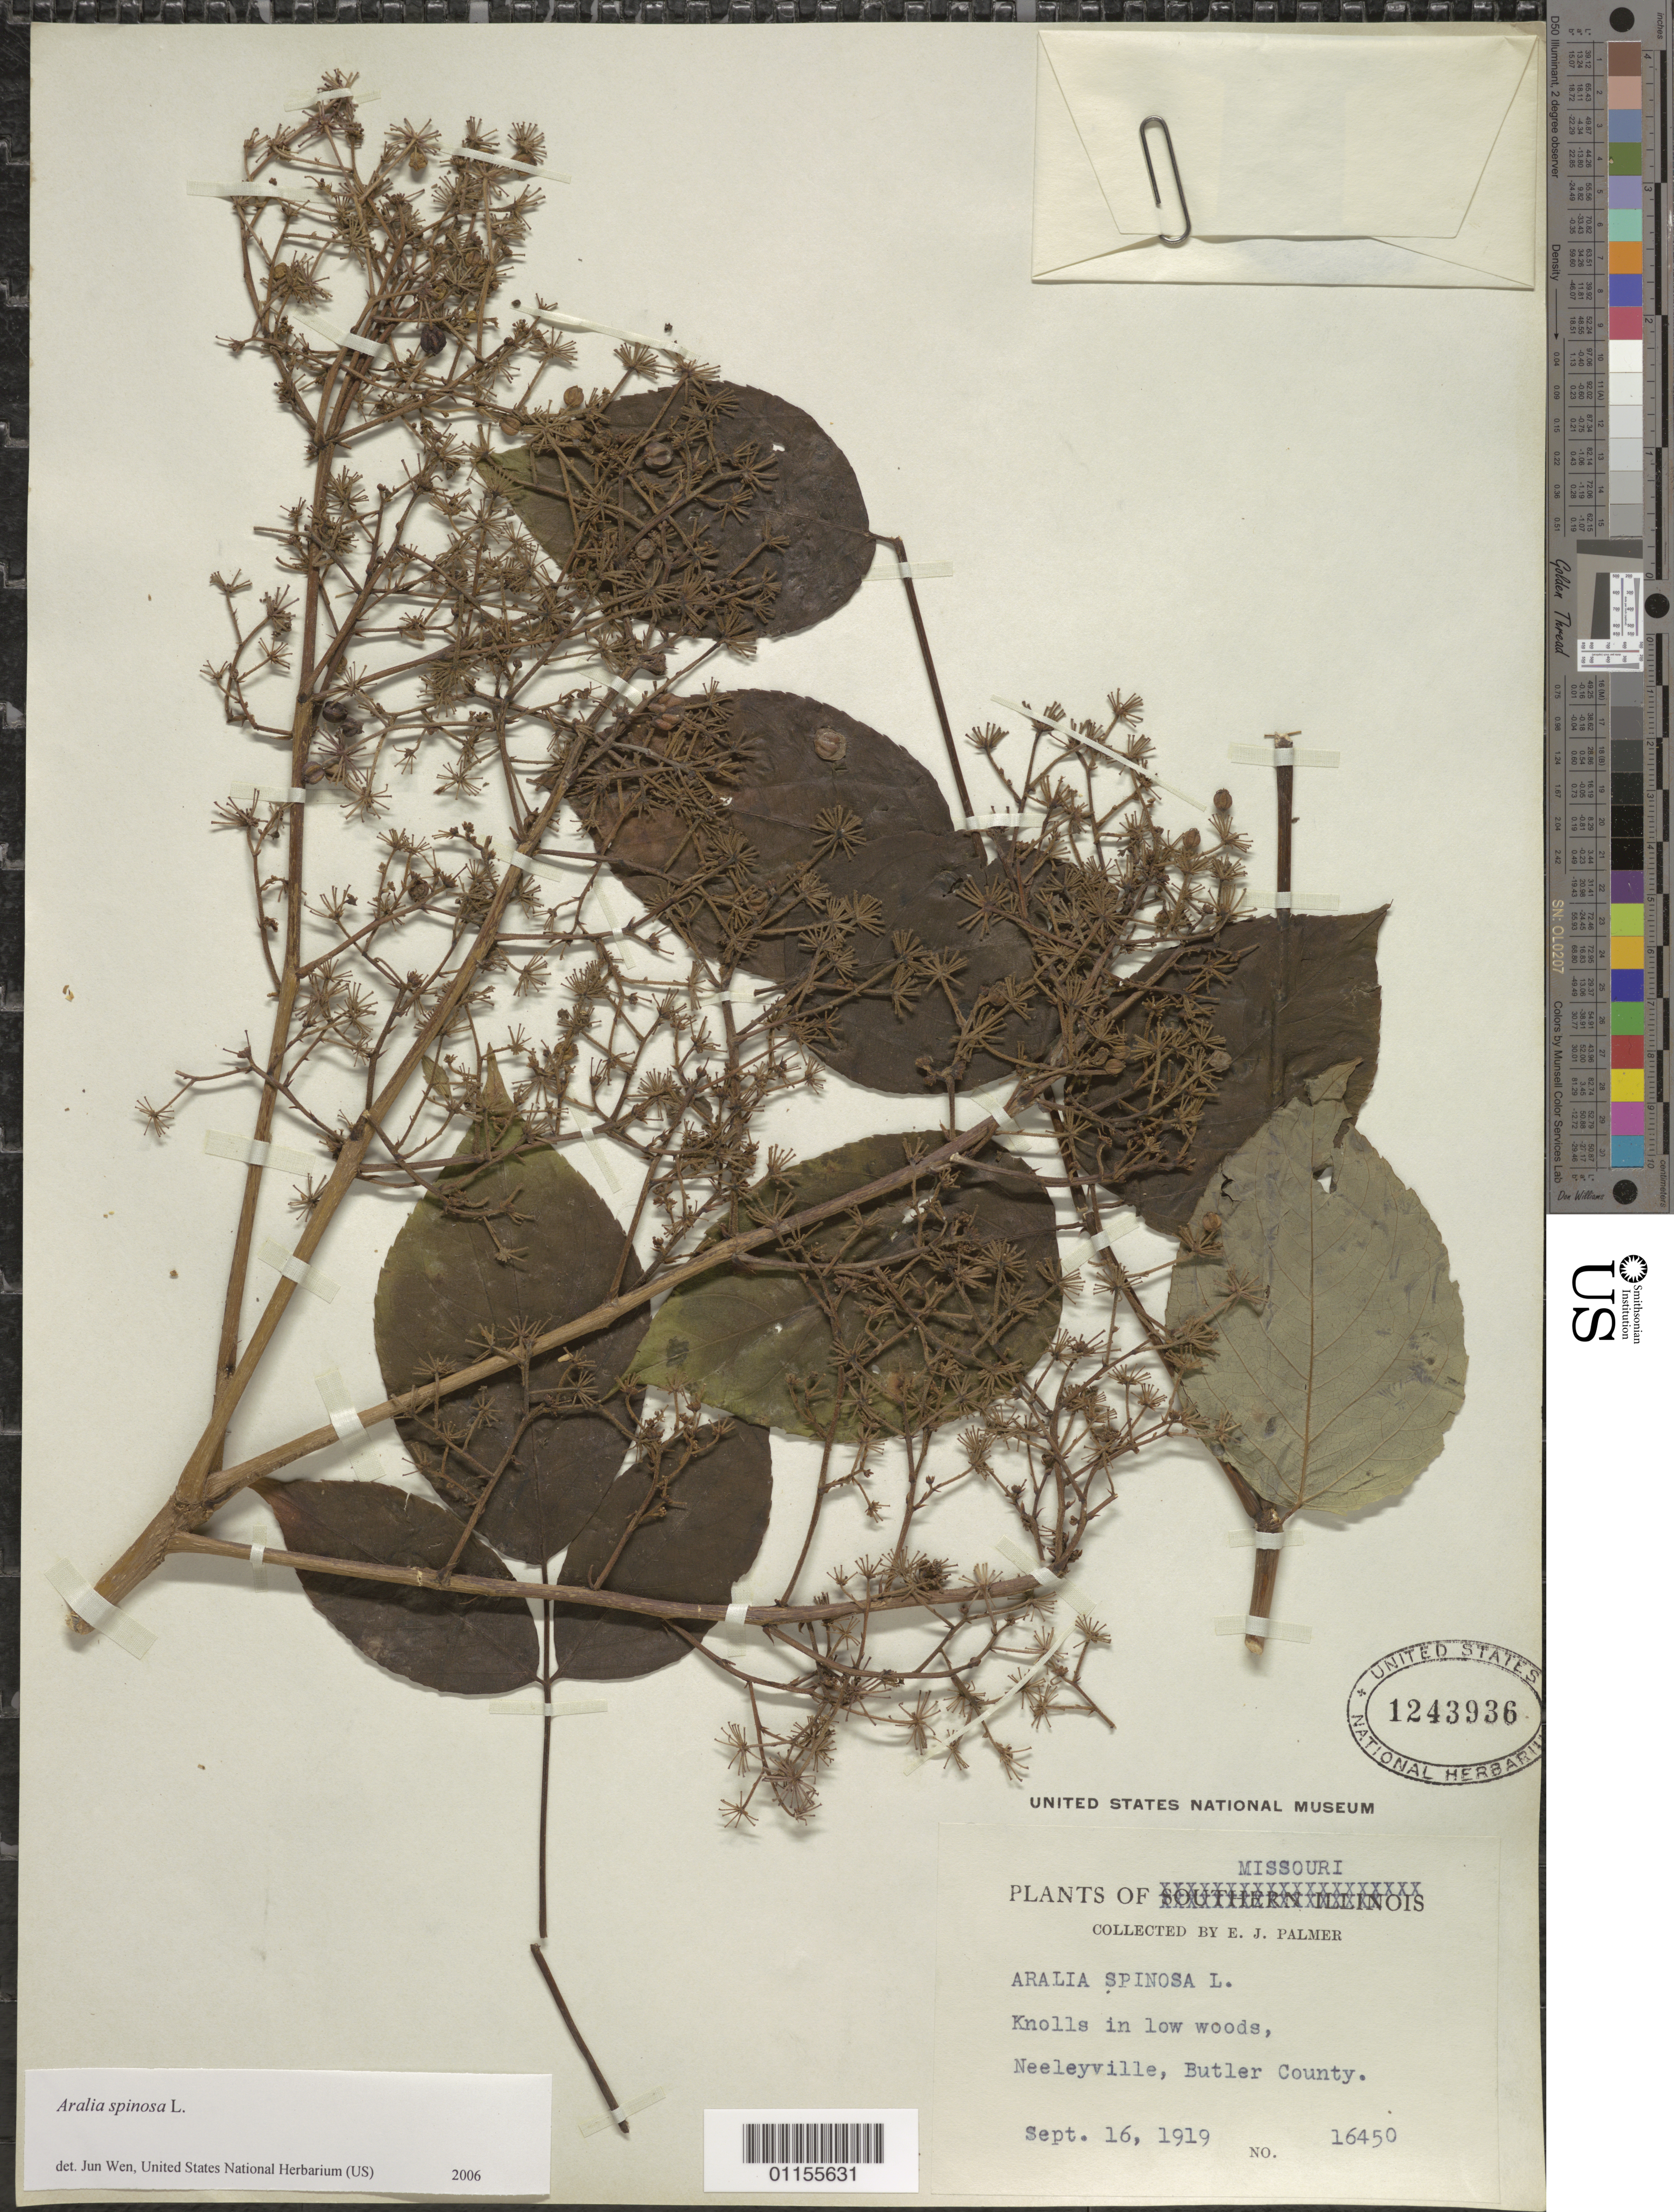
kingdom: Plantae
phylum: Tracheophyta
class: Magnoliopsida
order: Apiales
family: Araliaceae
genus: Aralia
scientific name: Aralia spinosa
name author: L.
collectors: E. J. Palmer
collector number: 16450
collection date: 1919-09-16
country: United States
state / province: Missouri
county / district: Butler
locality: Neeleyville.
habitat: Knolls in low woods.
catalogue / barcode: US 1243936